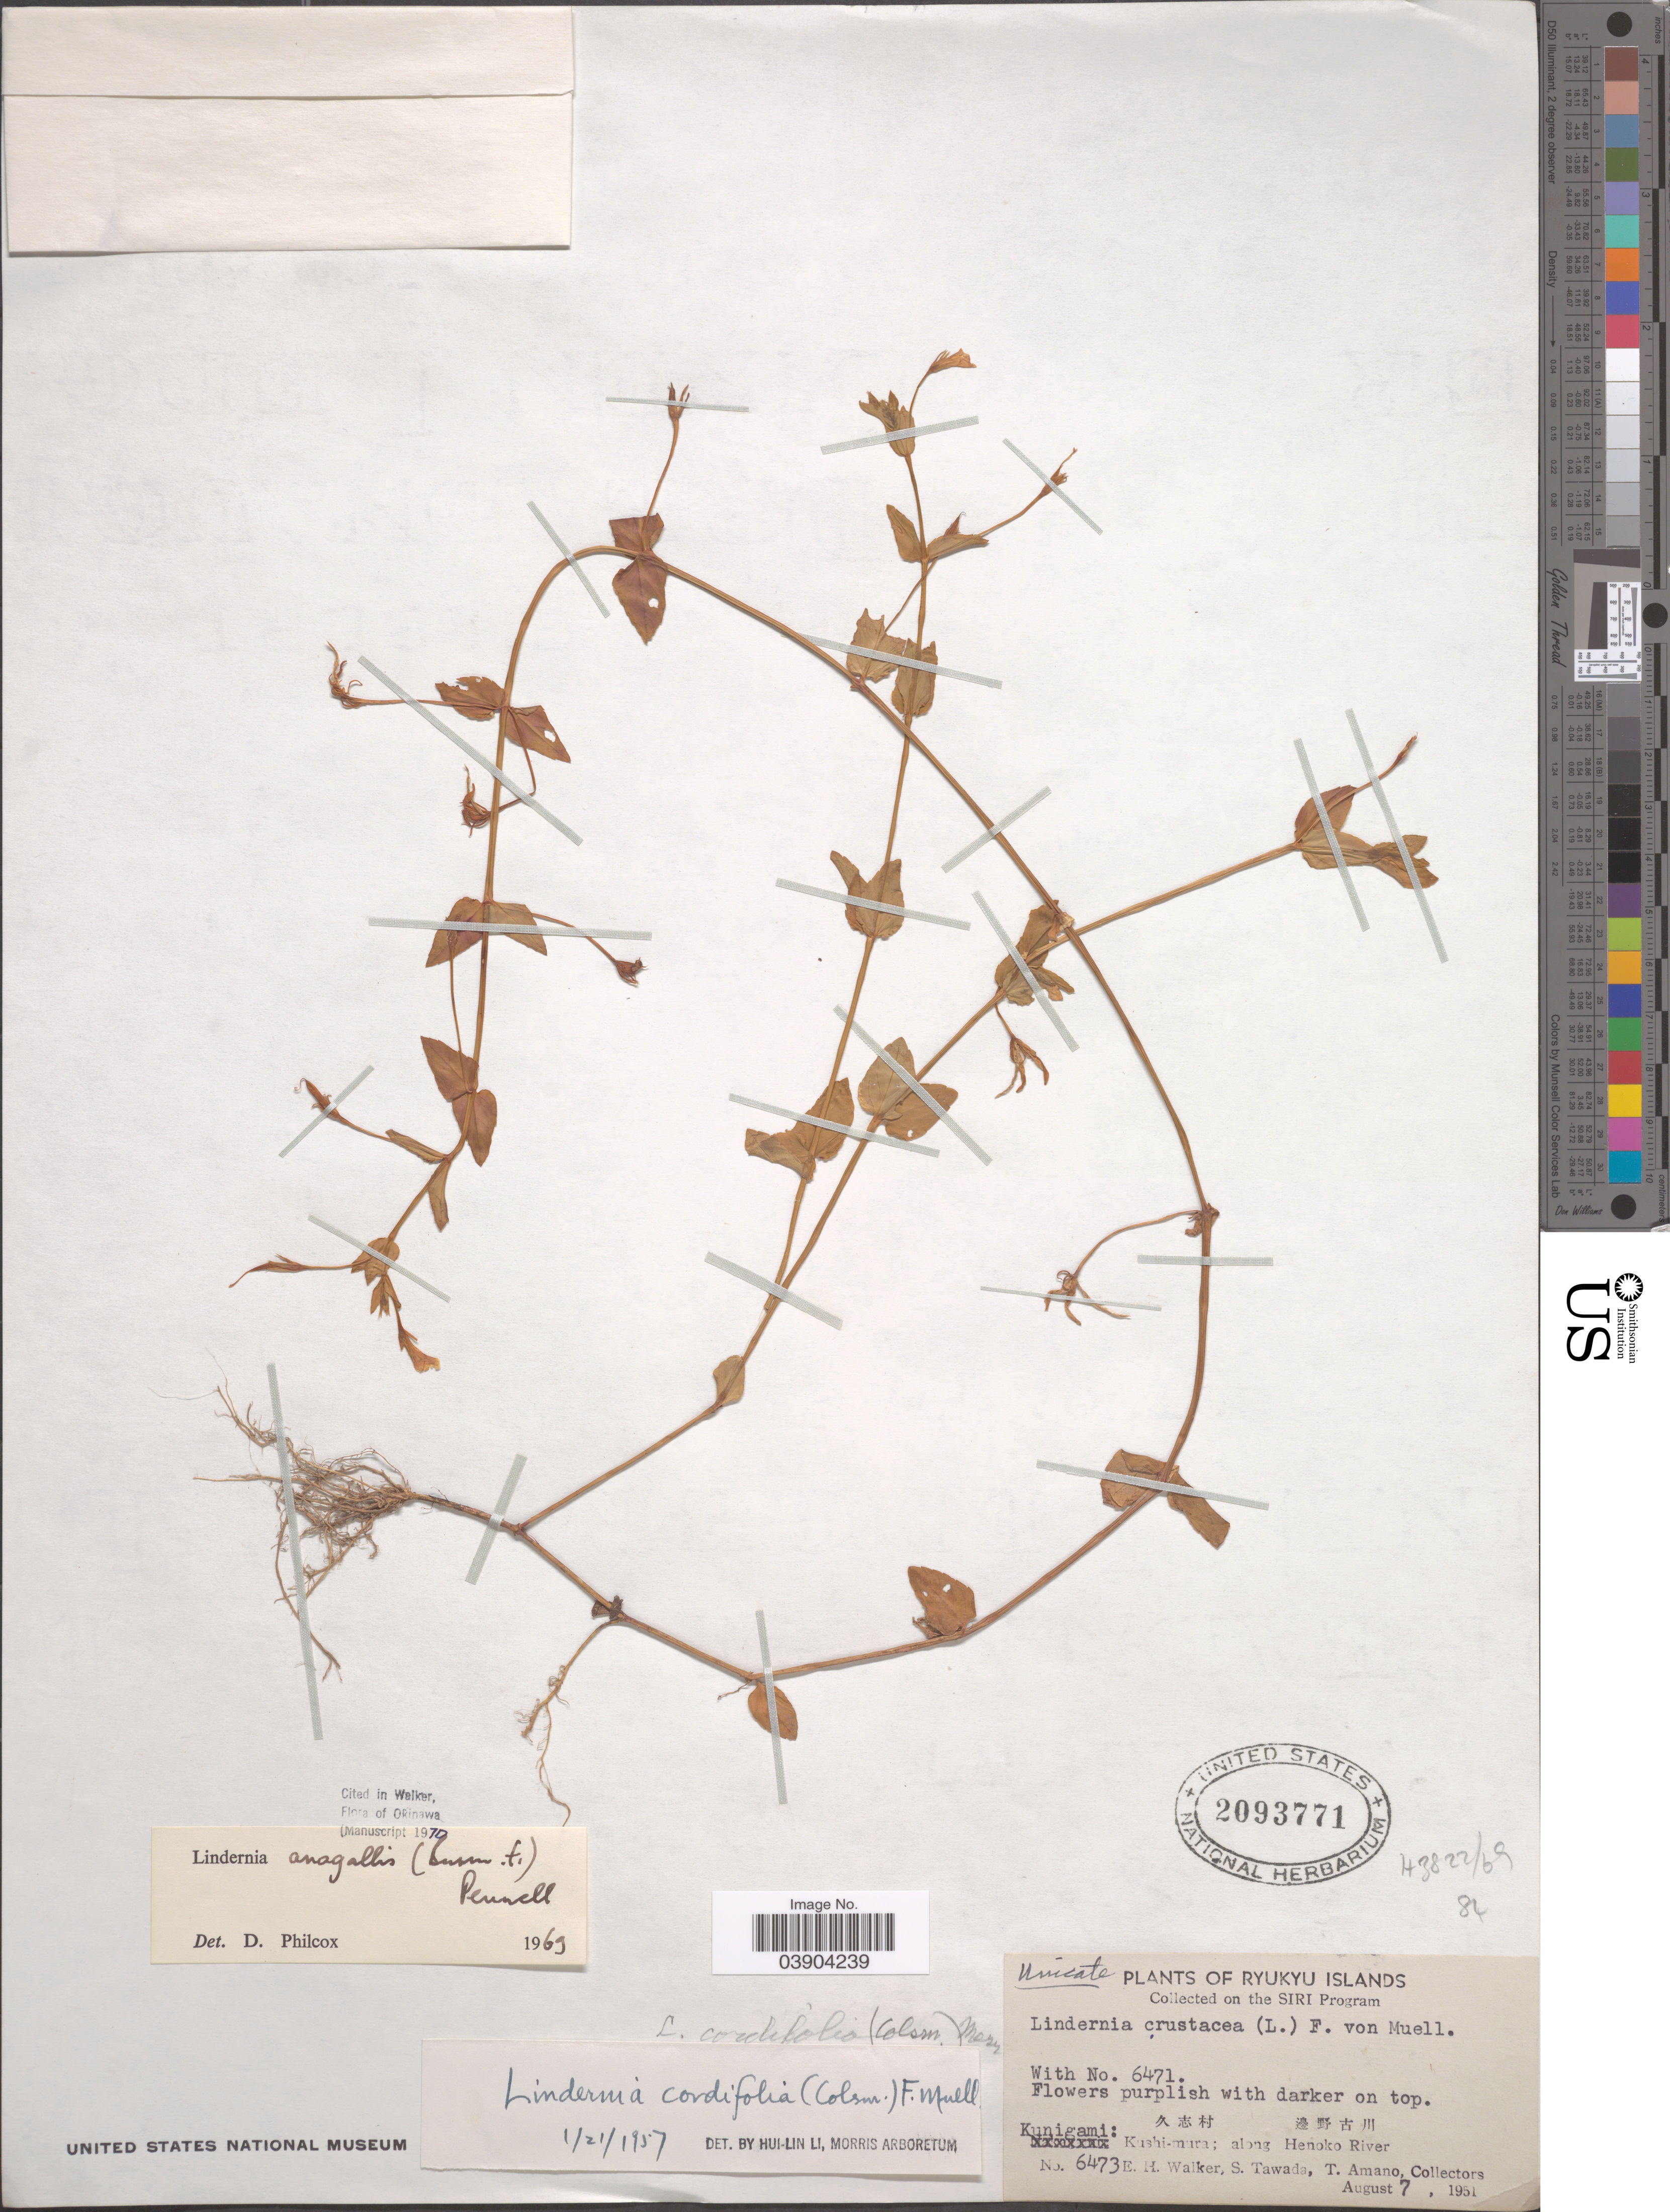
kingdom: Plantae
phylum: Tracheophyta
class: Magnoliopsida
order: Lamiales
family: Linderniaceae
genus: Lindernia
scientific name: Lindernia anagallis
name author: (Burm. f.) Pennell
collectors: E. H. Walker, S. Tawada & T. Amano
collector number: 6473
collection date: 1951-08-07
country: Japan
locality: Ryukyu Islands. Kunigami: X. Kushi-mura; along Henoko River.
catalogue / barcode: US 2093771